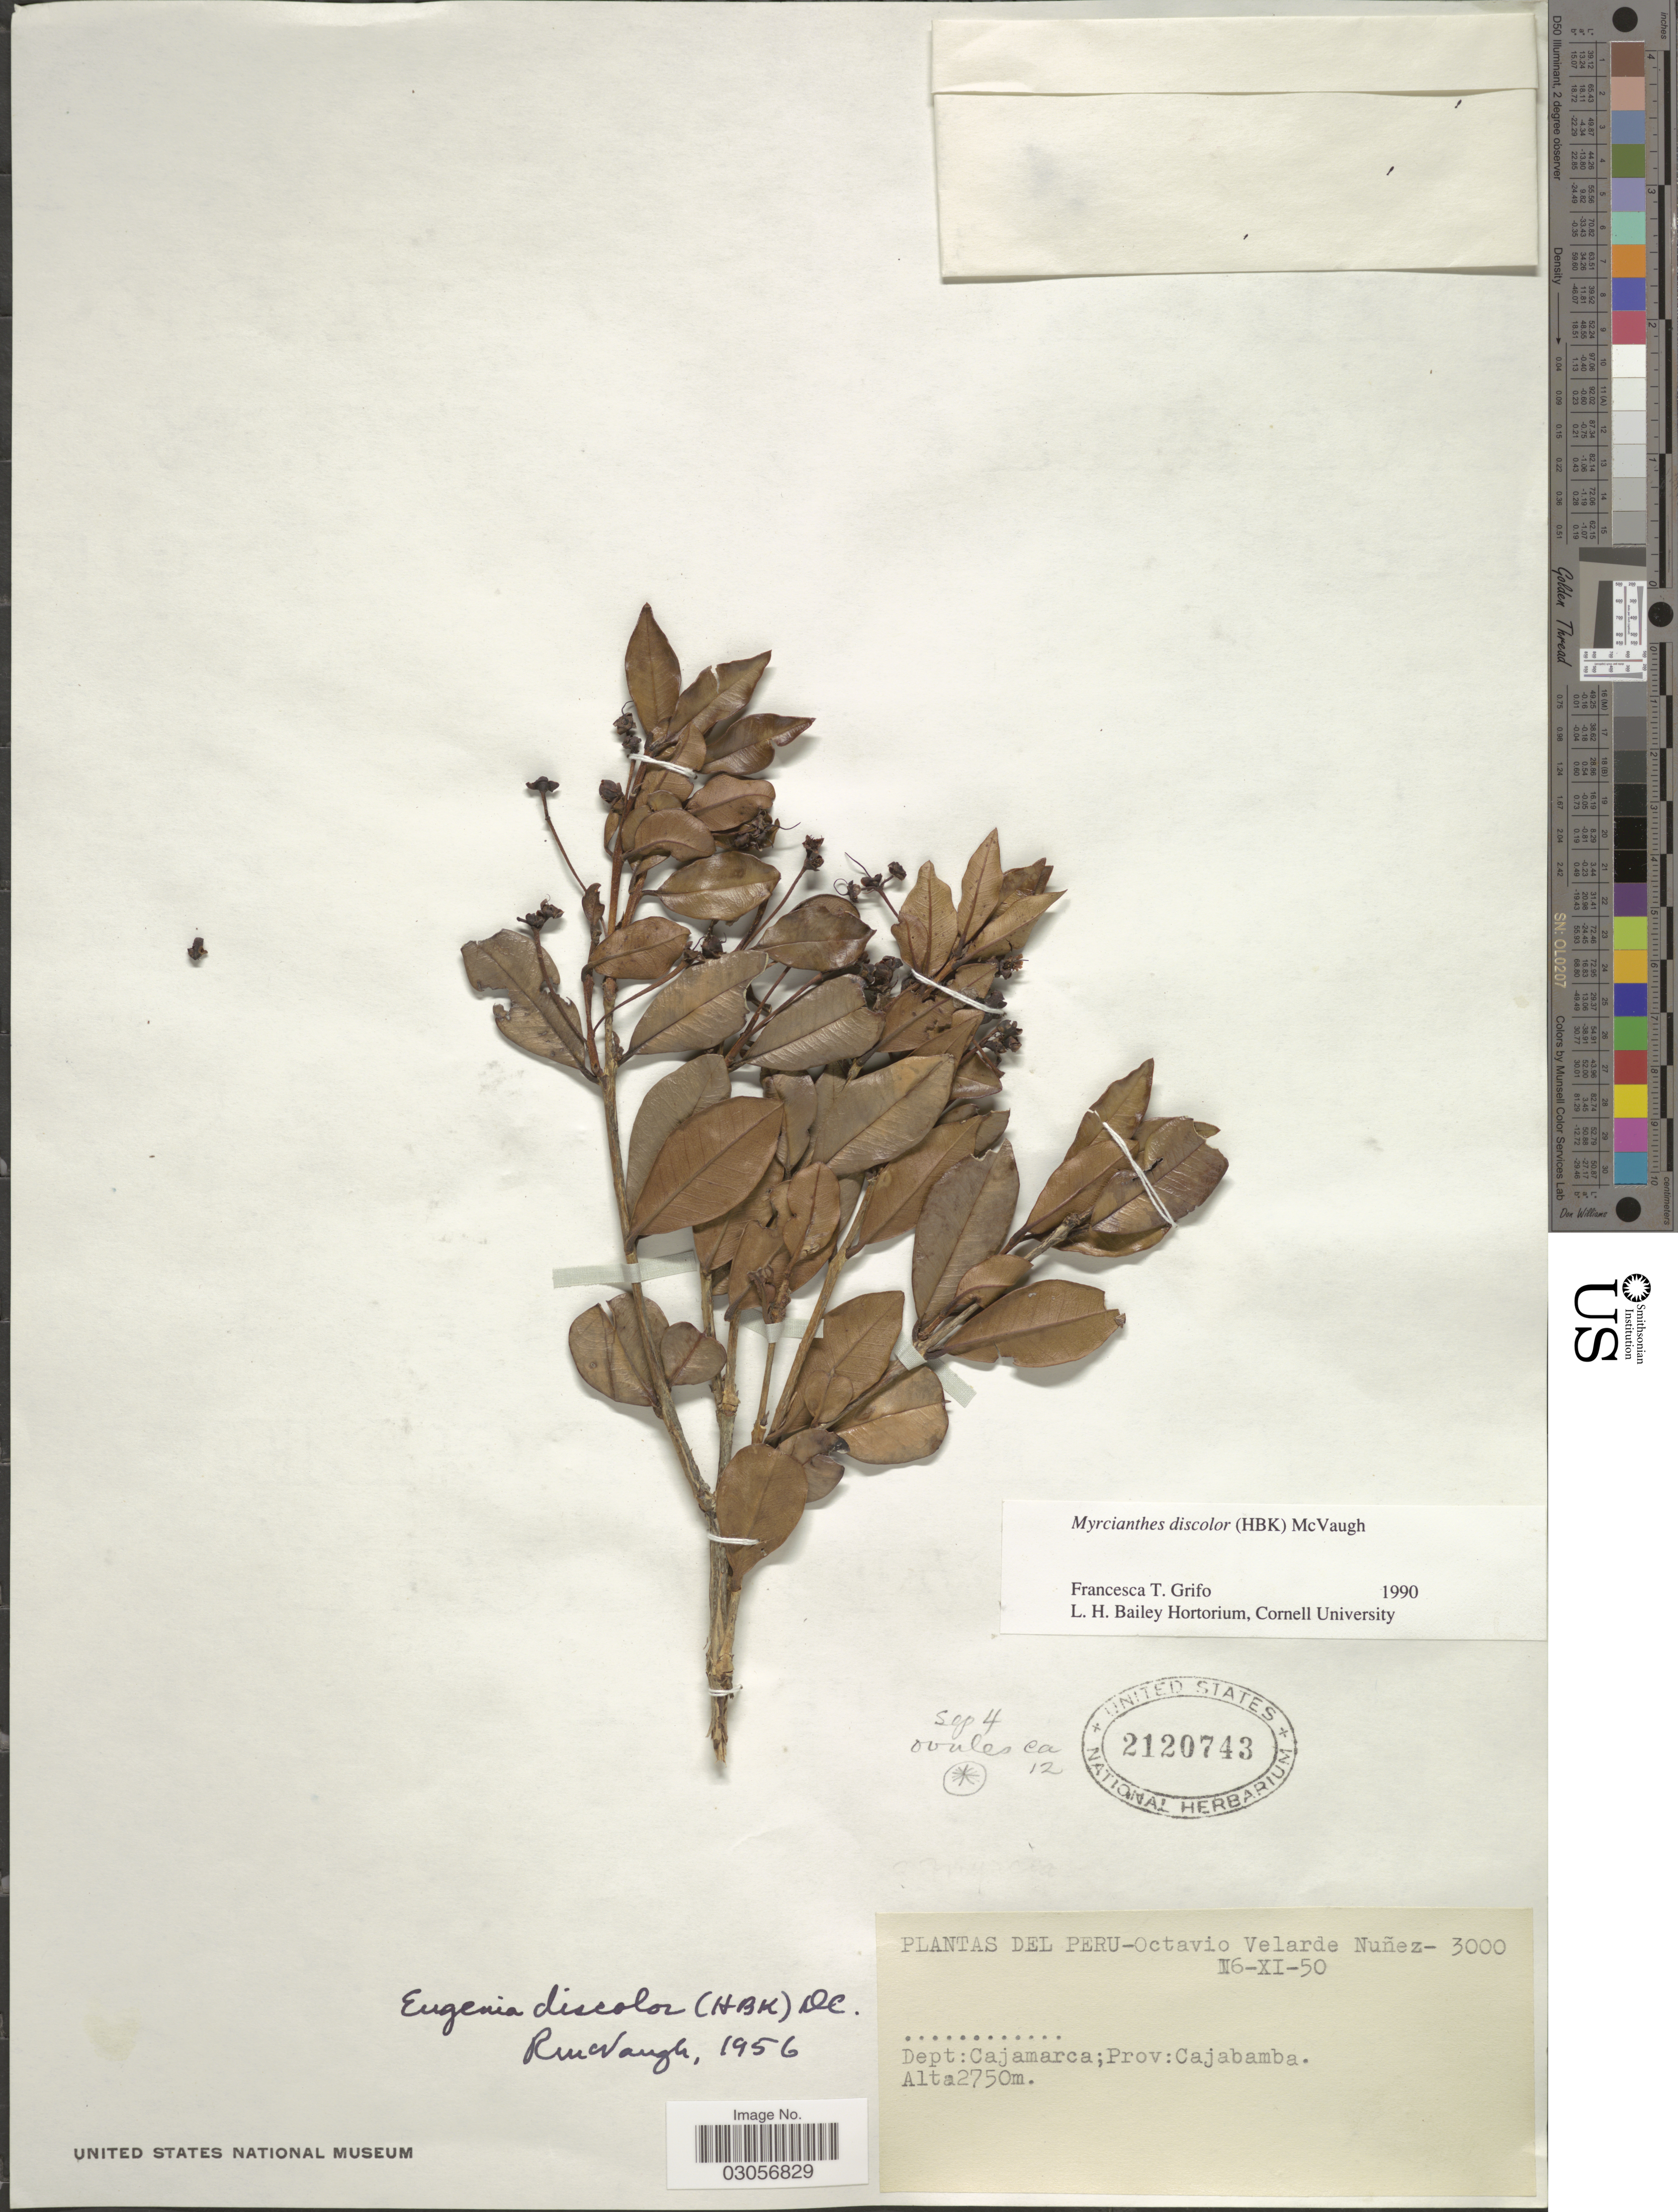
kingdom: Plantae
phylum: Tracheophyta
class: Magnoliopsida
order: Myrtales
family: Myrtaceae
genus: Myrcianthes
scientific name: Myrcianthes discolor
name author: (Kunth) McVaugh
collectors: O. Nuñez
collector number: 3000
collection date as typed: Transcribed d/m/y: 16/11/50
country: Peru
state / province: Cajamarca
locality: Dept: Cajamarca; Prov. Cajabamba.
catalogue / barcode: US 2120743